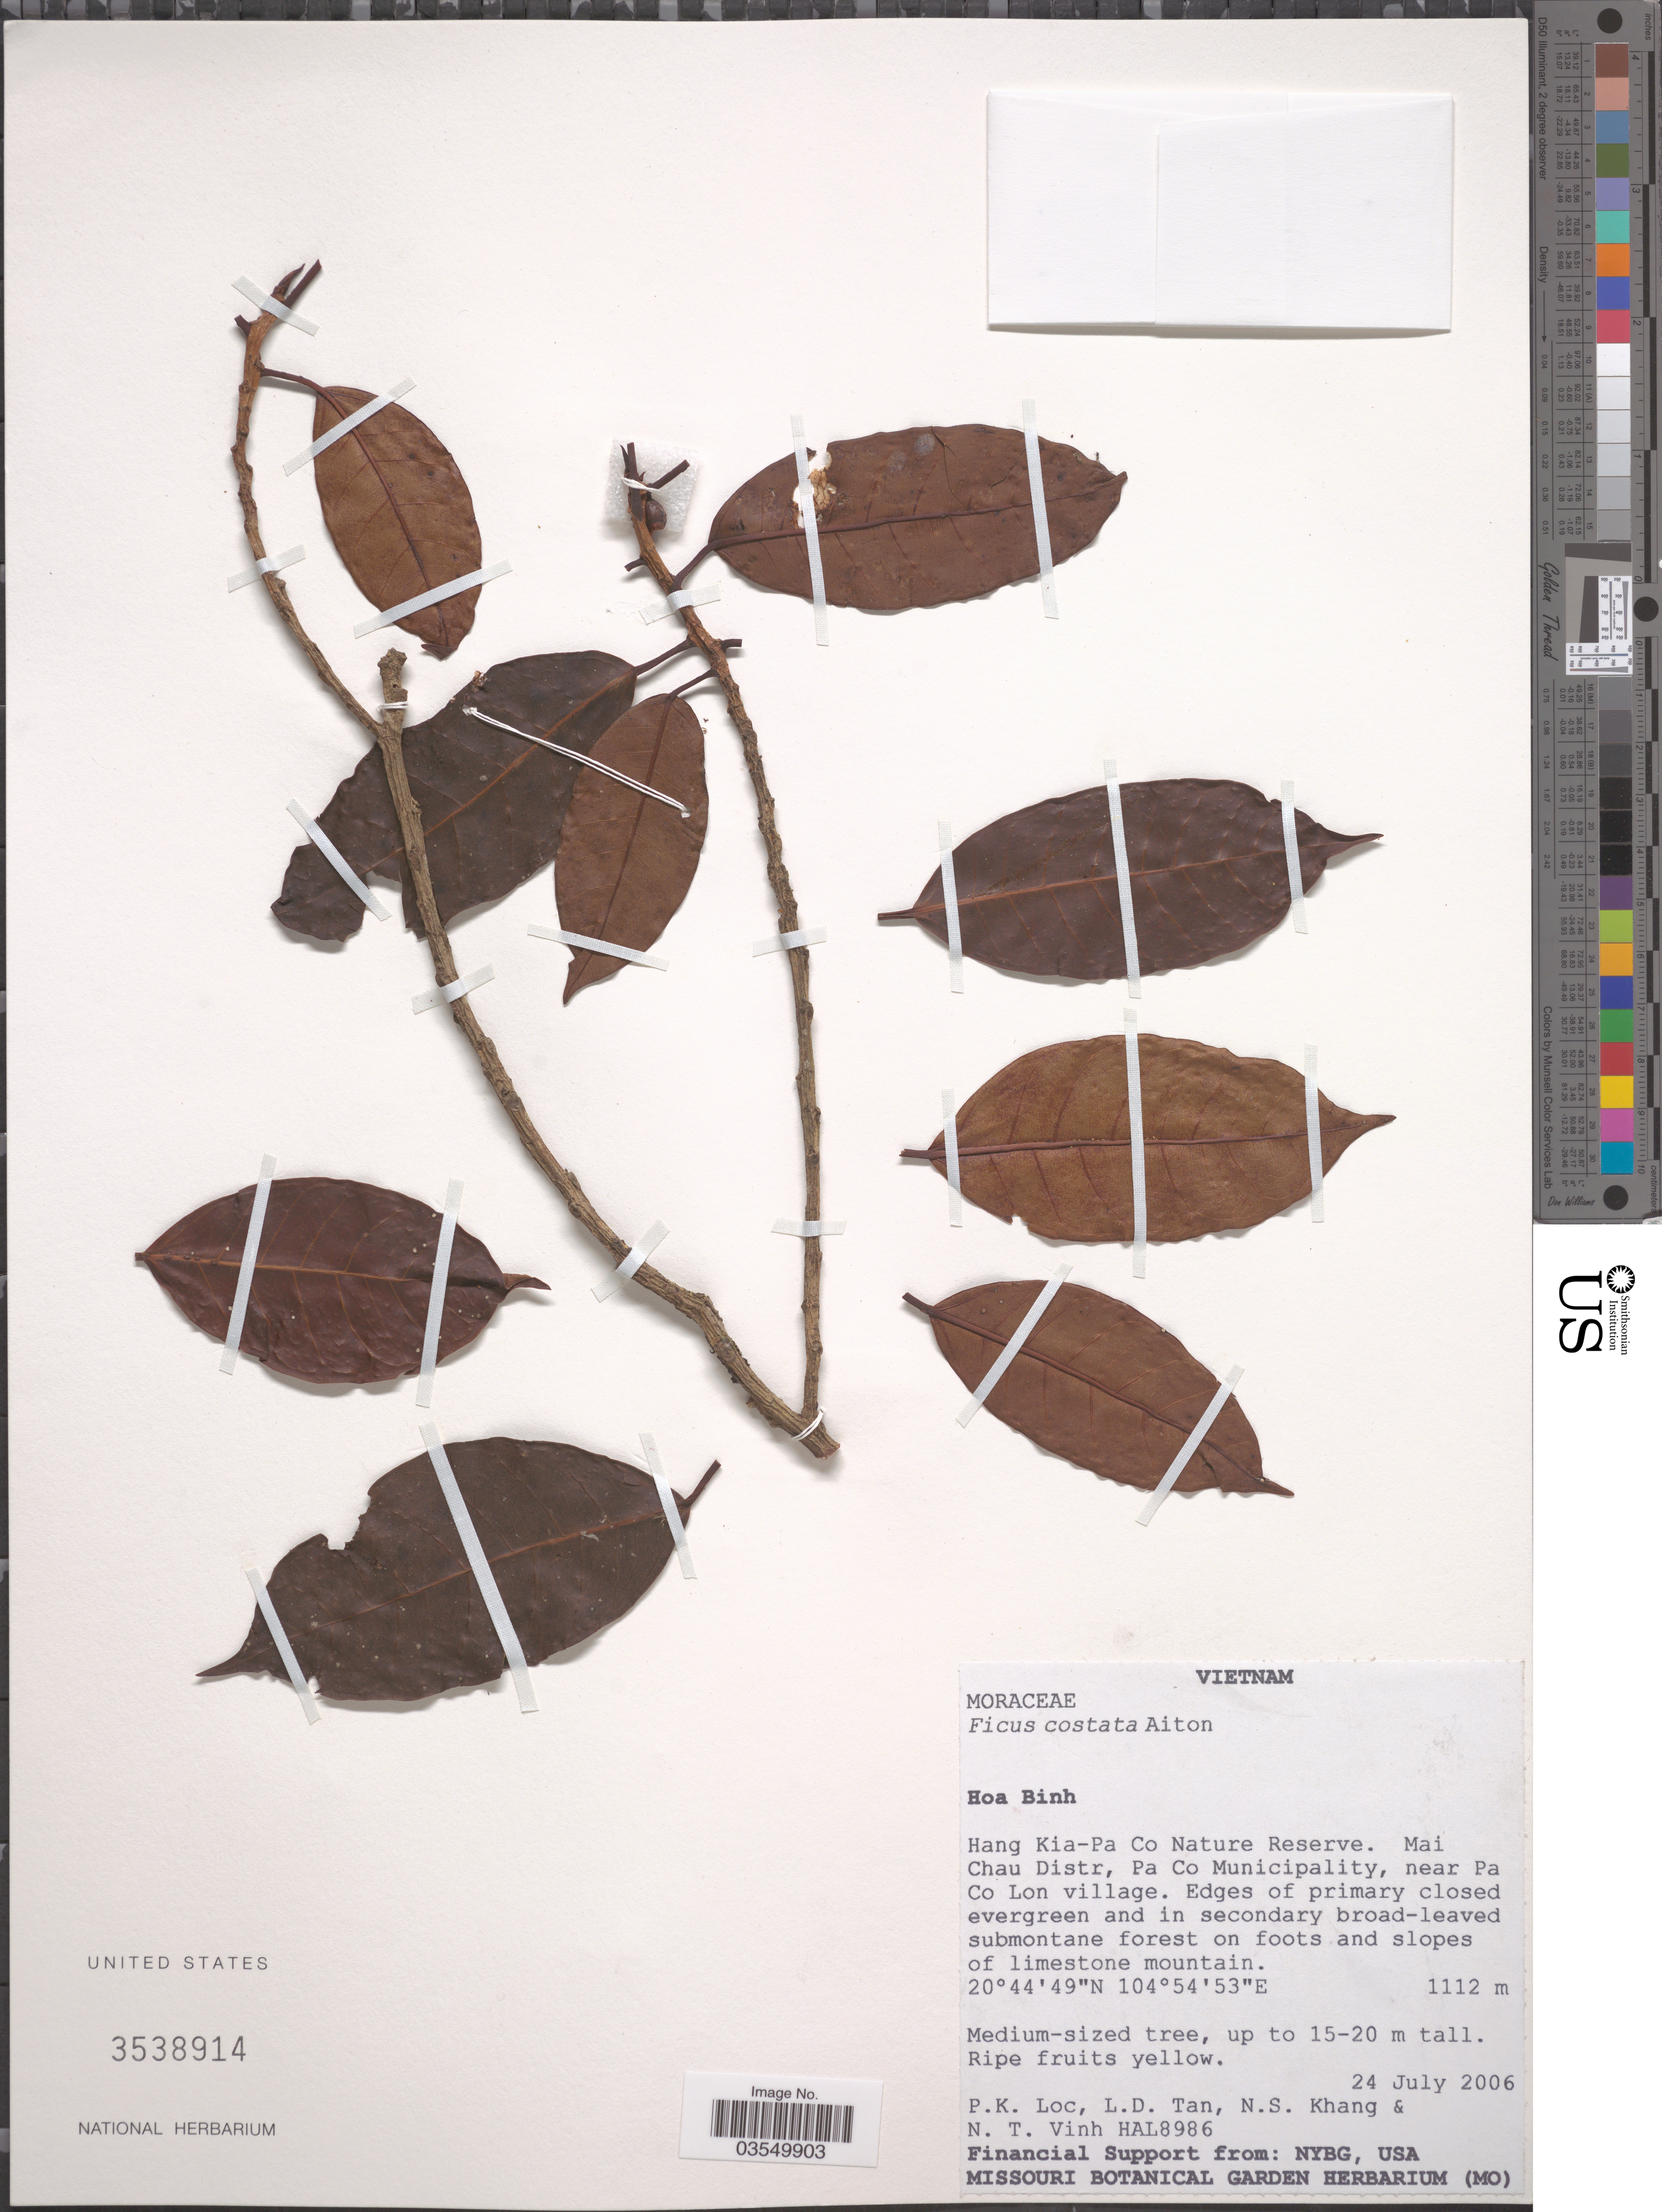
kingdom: Plantae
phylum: Tracheophyta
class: Magnoliopsida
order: Rosales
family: Moraceae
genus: Ficus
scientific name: Ficus costata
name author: Aiton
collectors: P. K. Lôc, L. Tan, N. Khang & N. Vinh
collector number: HAL8986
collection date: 2006-07-24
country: Vietnam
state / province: Hoa Binh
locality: Hang Kia-Pa Co Nature Reserve. Mai Chau Distr, Pa Co Municipality, near Pa Co Lon village.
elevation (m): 1112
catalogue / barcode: US 3538914